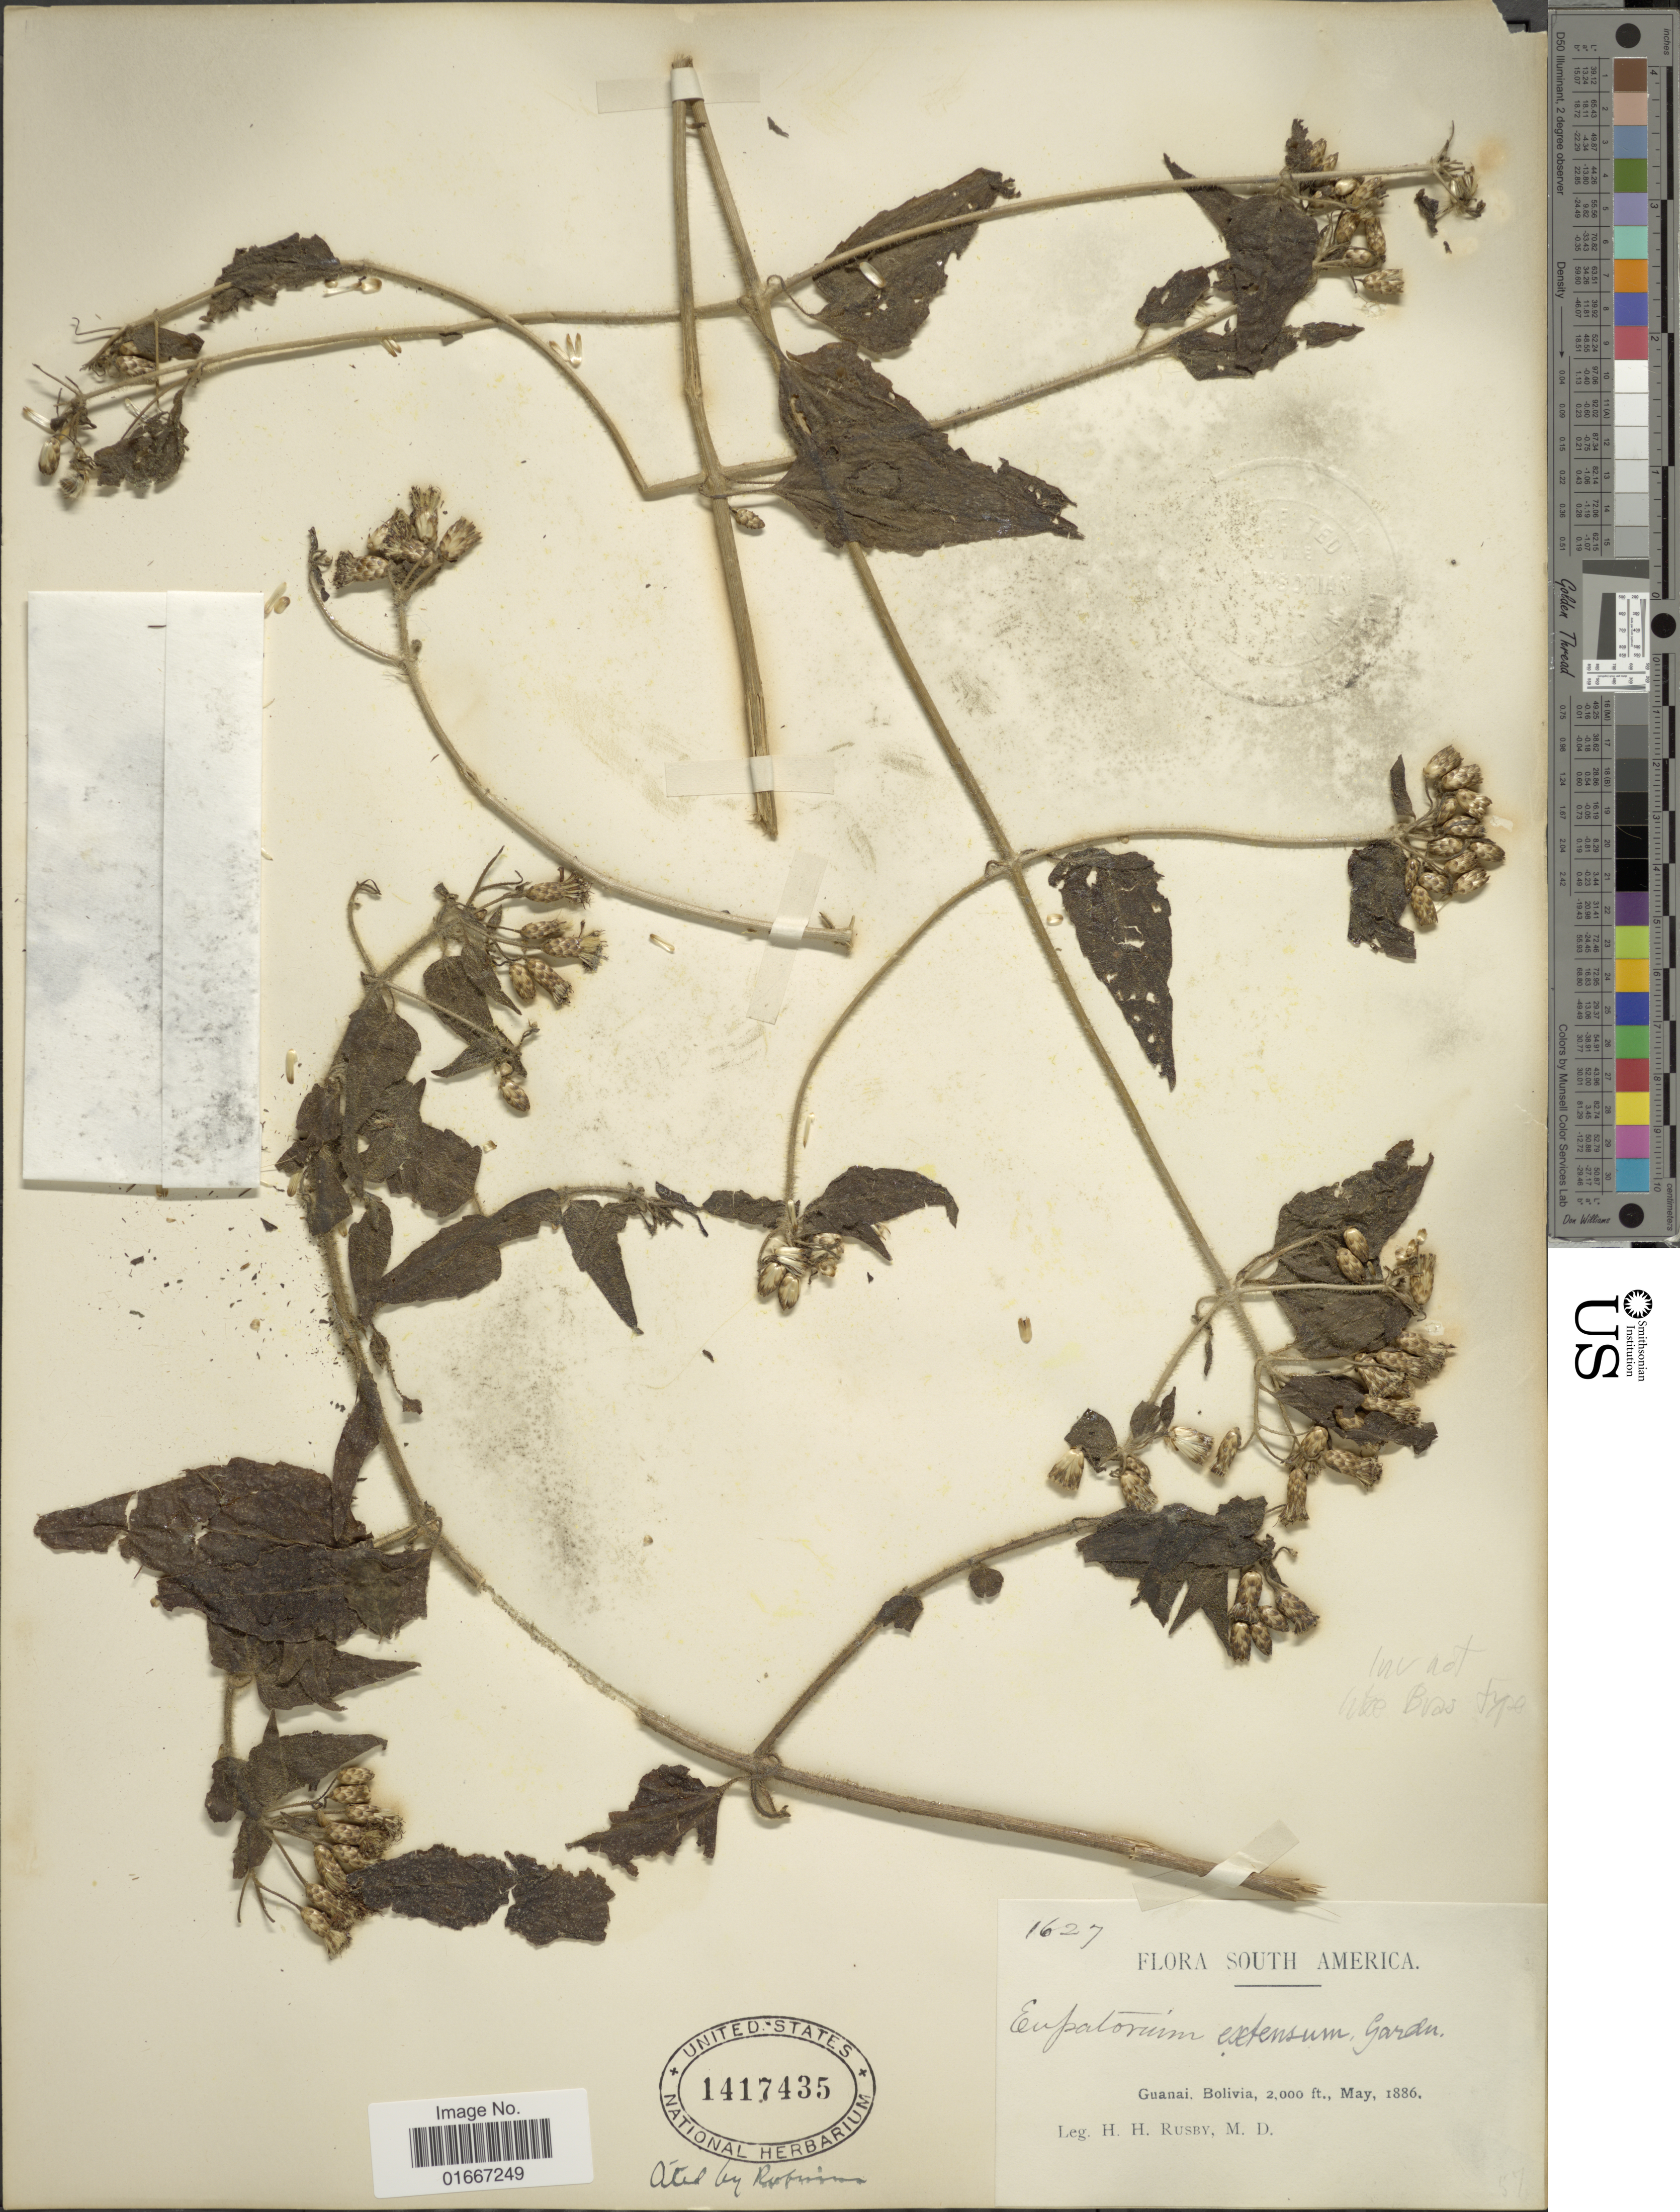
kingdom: Plantae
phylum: Tracheophyta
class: Magnoliopsida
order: Asterales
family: Asteraceae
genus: Chromolaena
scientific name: Chromolaena extensa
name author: (Gardner) R.M. King & H. Rob.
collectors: H. H. Rusby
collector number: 1627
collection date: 1886-05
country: Bolivia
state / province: La Páz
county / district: Larecaja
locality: Guanay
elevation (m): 610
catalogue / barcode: US 1417435